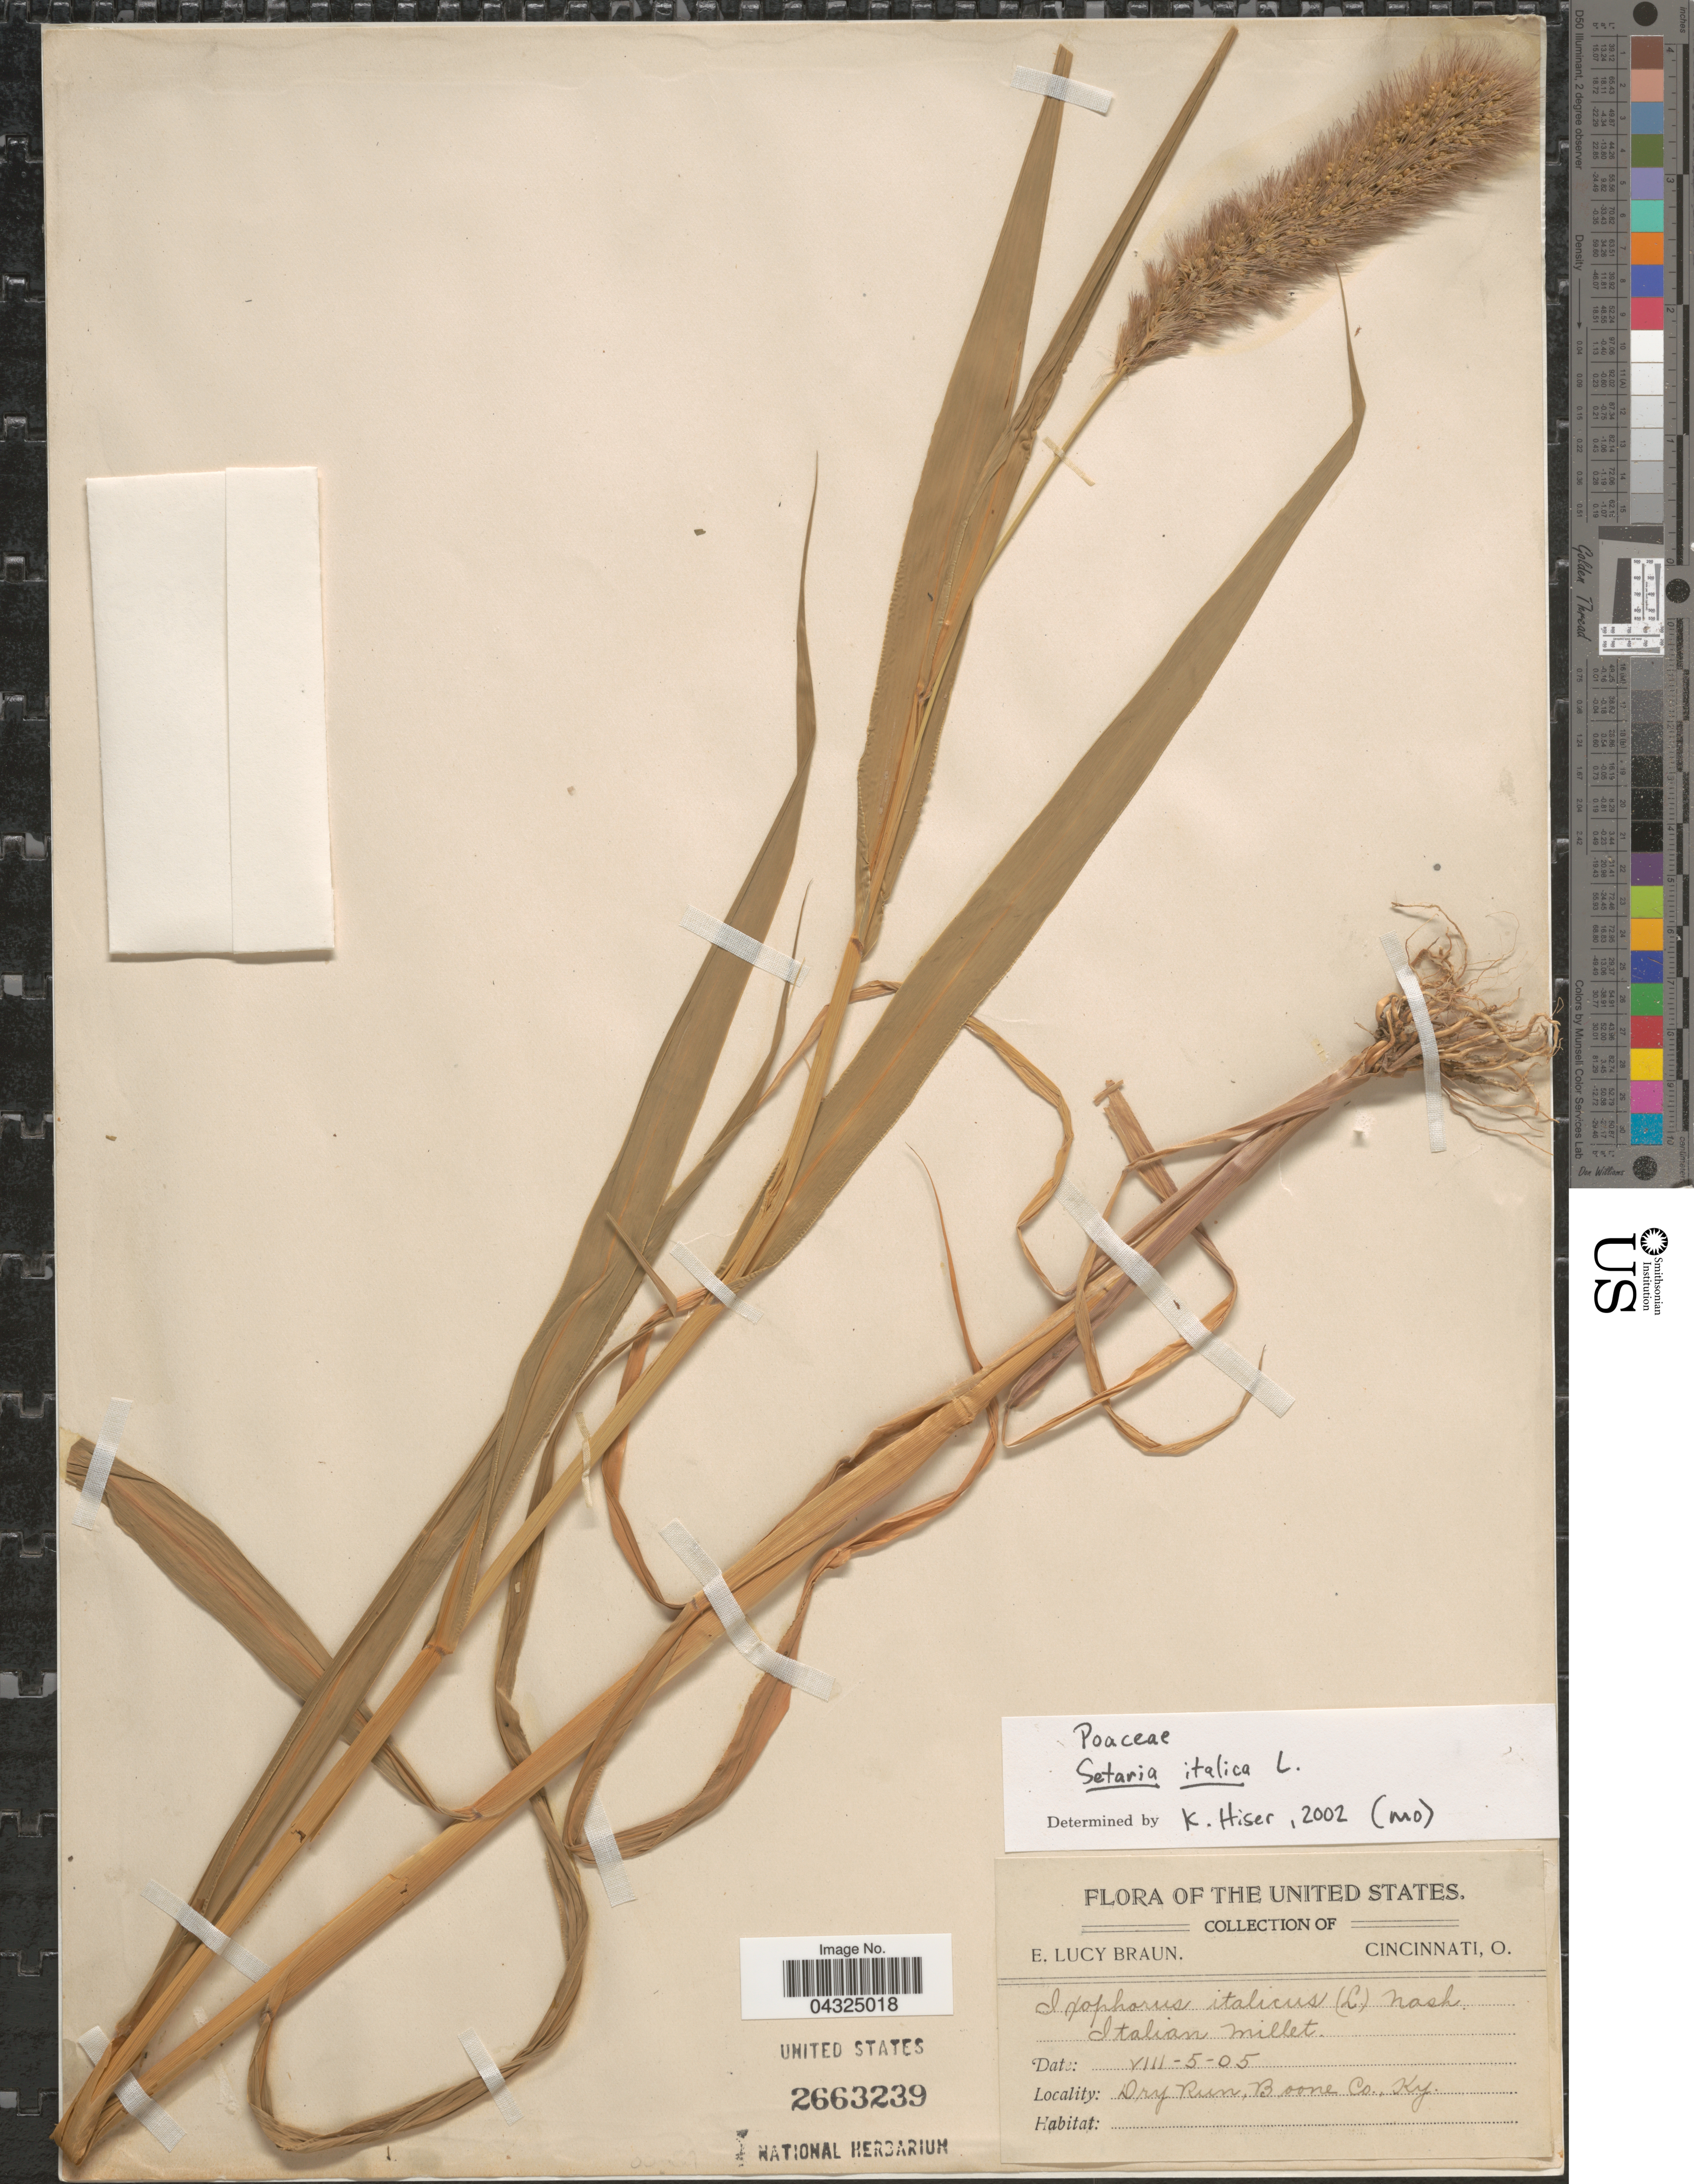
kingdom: Plantae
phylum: Tracheophyta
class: Liliopsida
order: Poales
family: Poaceae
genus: Setaria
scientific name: Setaria italica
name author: (L.) P. Beauv.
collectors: E. L. Braun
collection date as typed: Transcribed d/m/y: 5/8/5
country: United States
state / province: Kentucky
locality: Dry Run, Boone Co.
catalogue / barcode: US 2663239